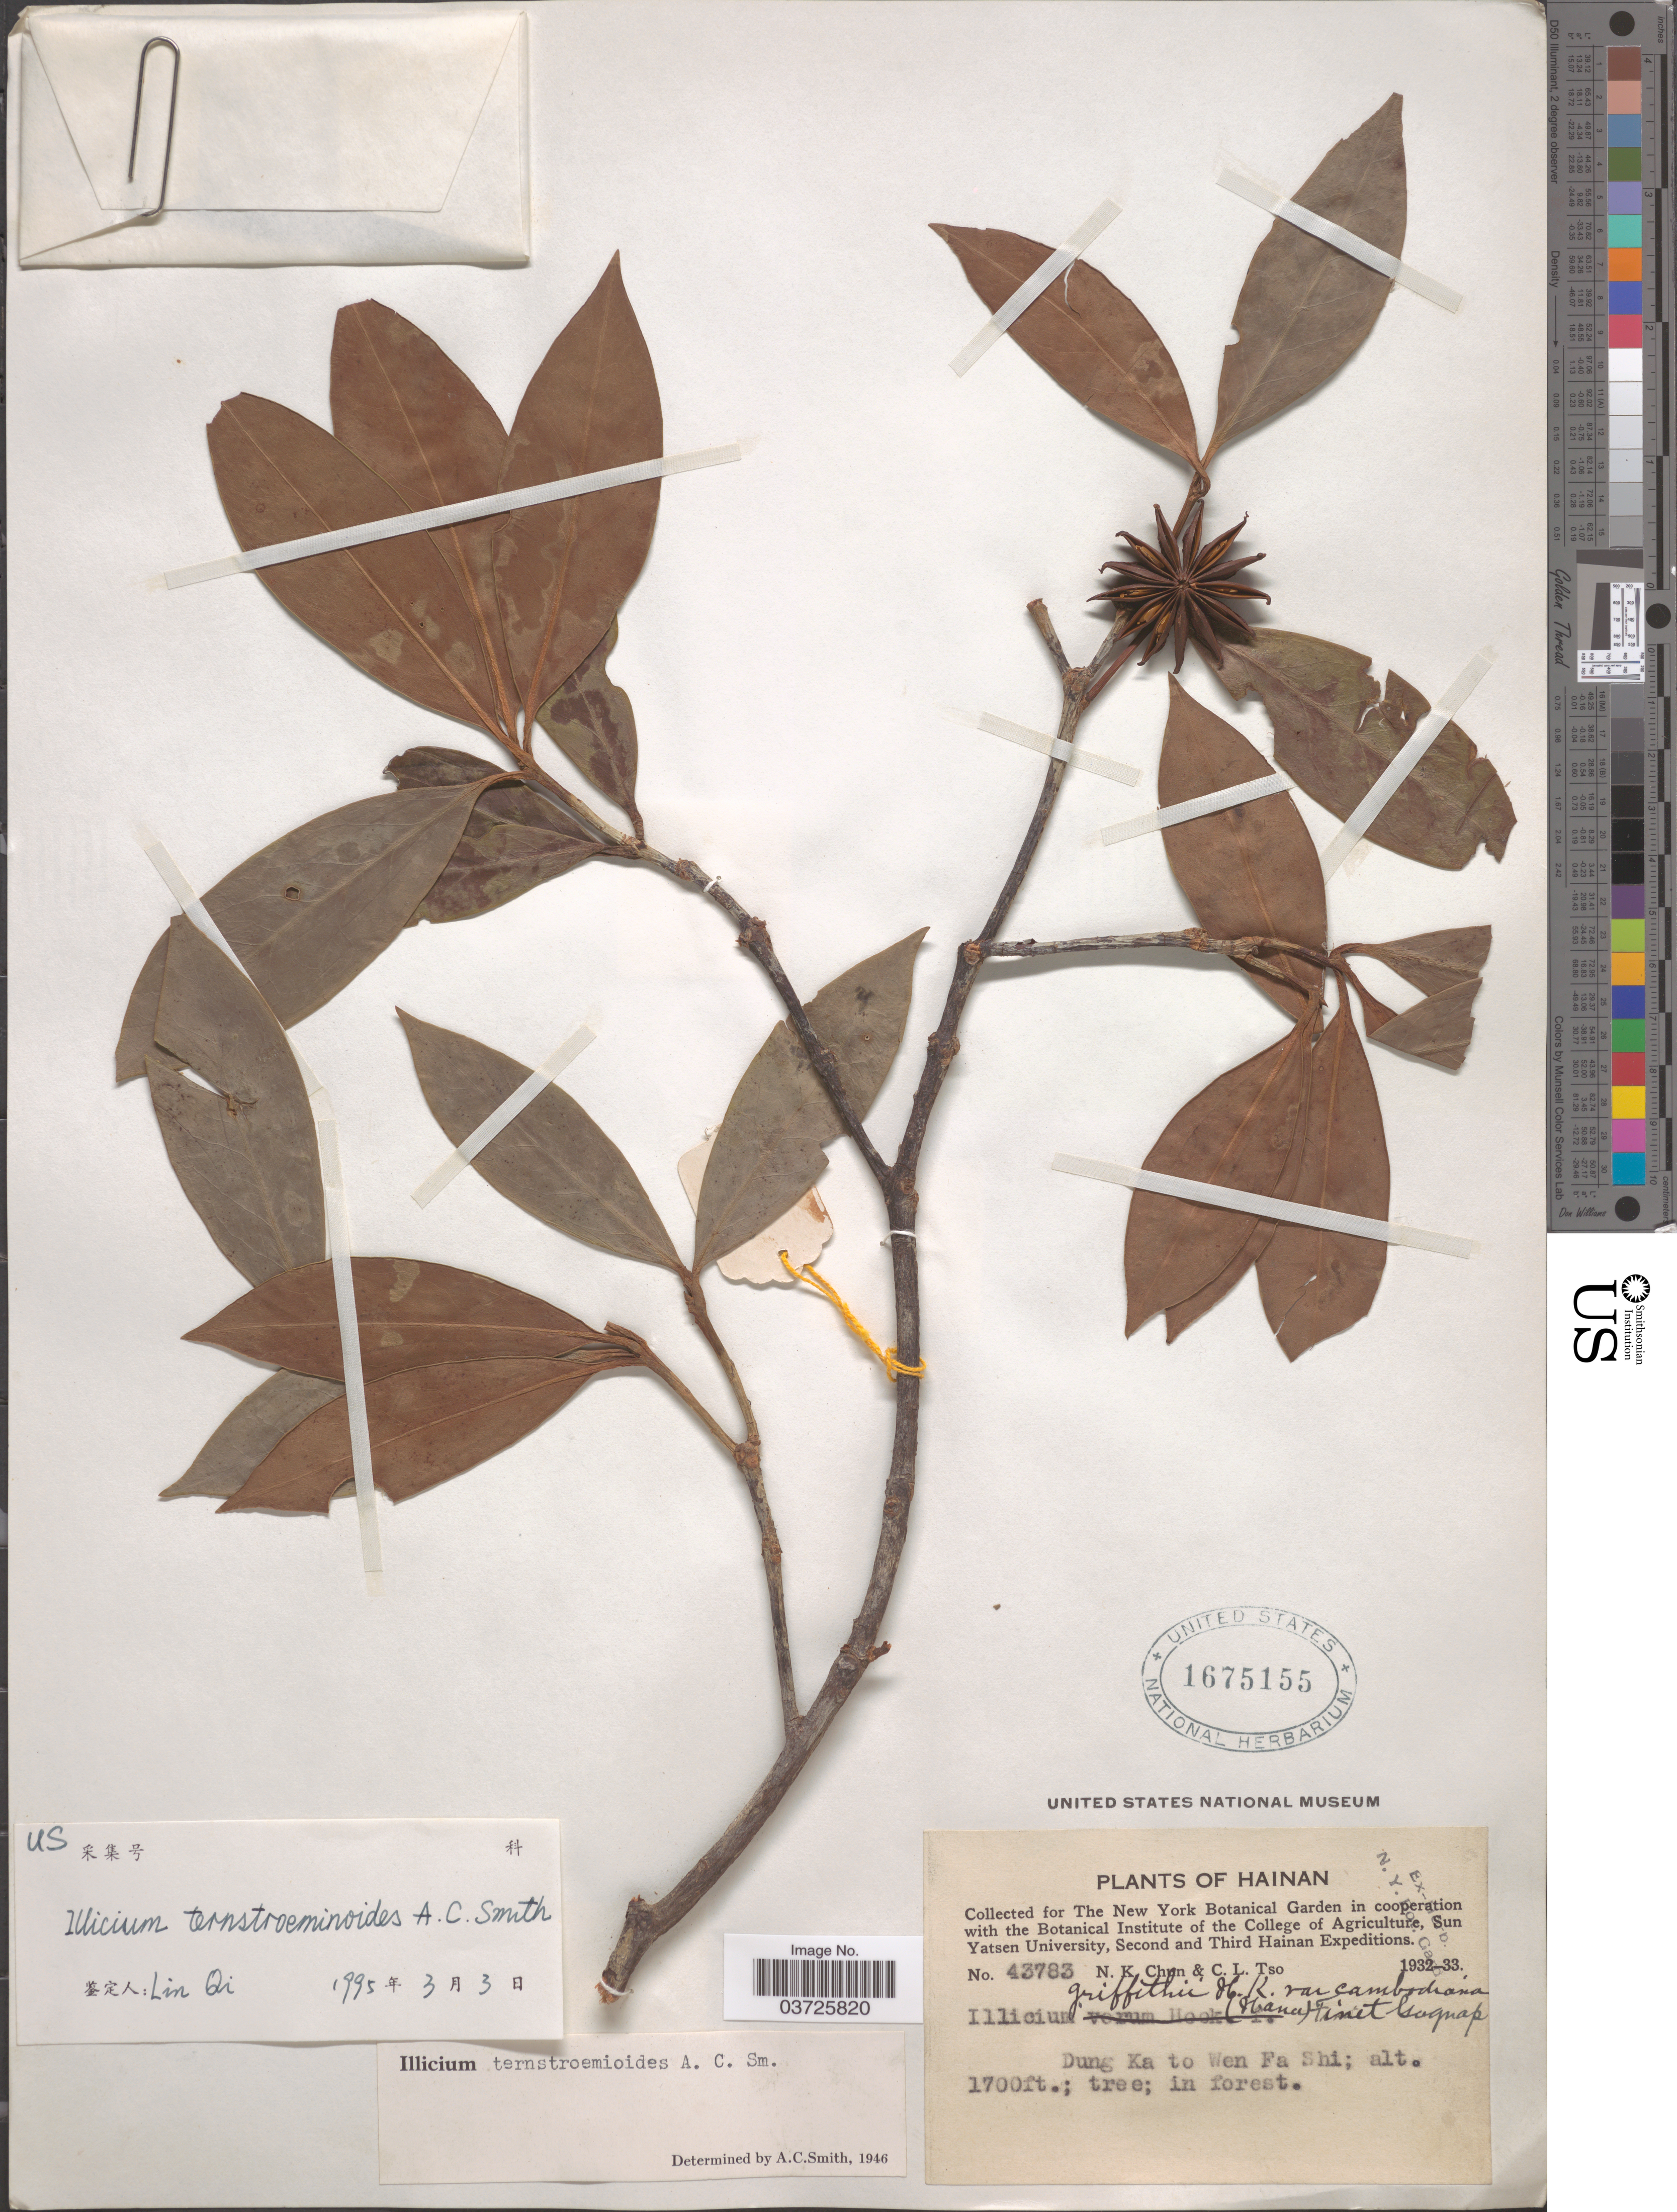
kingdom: Plantae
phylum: Tracheophyta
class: Magnoliopsida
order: Austrobaileyales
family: Schisandraceae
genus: Illicium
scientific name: Illicium ternstroemioides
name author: A.C. Sm.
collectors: N. K. Chun & C. Tso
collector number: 43783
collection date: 1932/1933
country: China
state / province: Hainan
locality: Dung Ka to Wen Fa Shi.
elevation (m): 518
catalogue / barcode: US 1675155